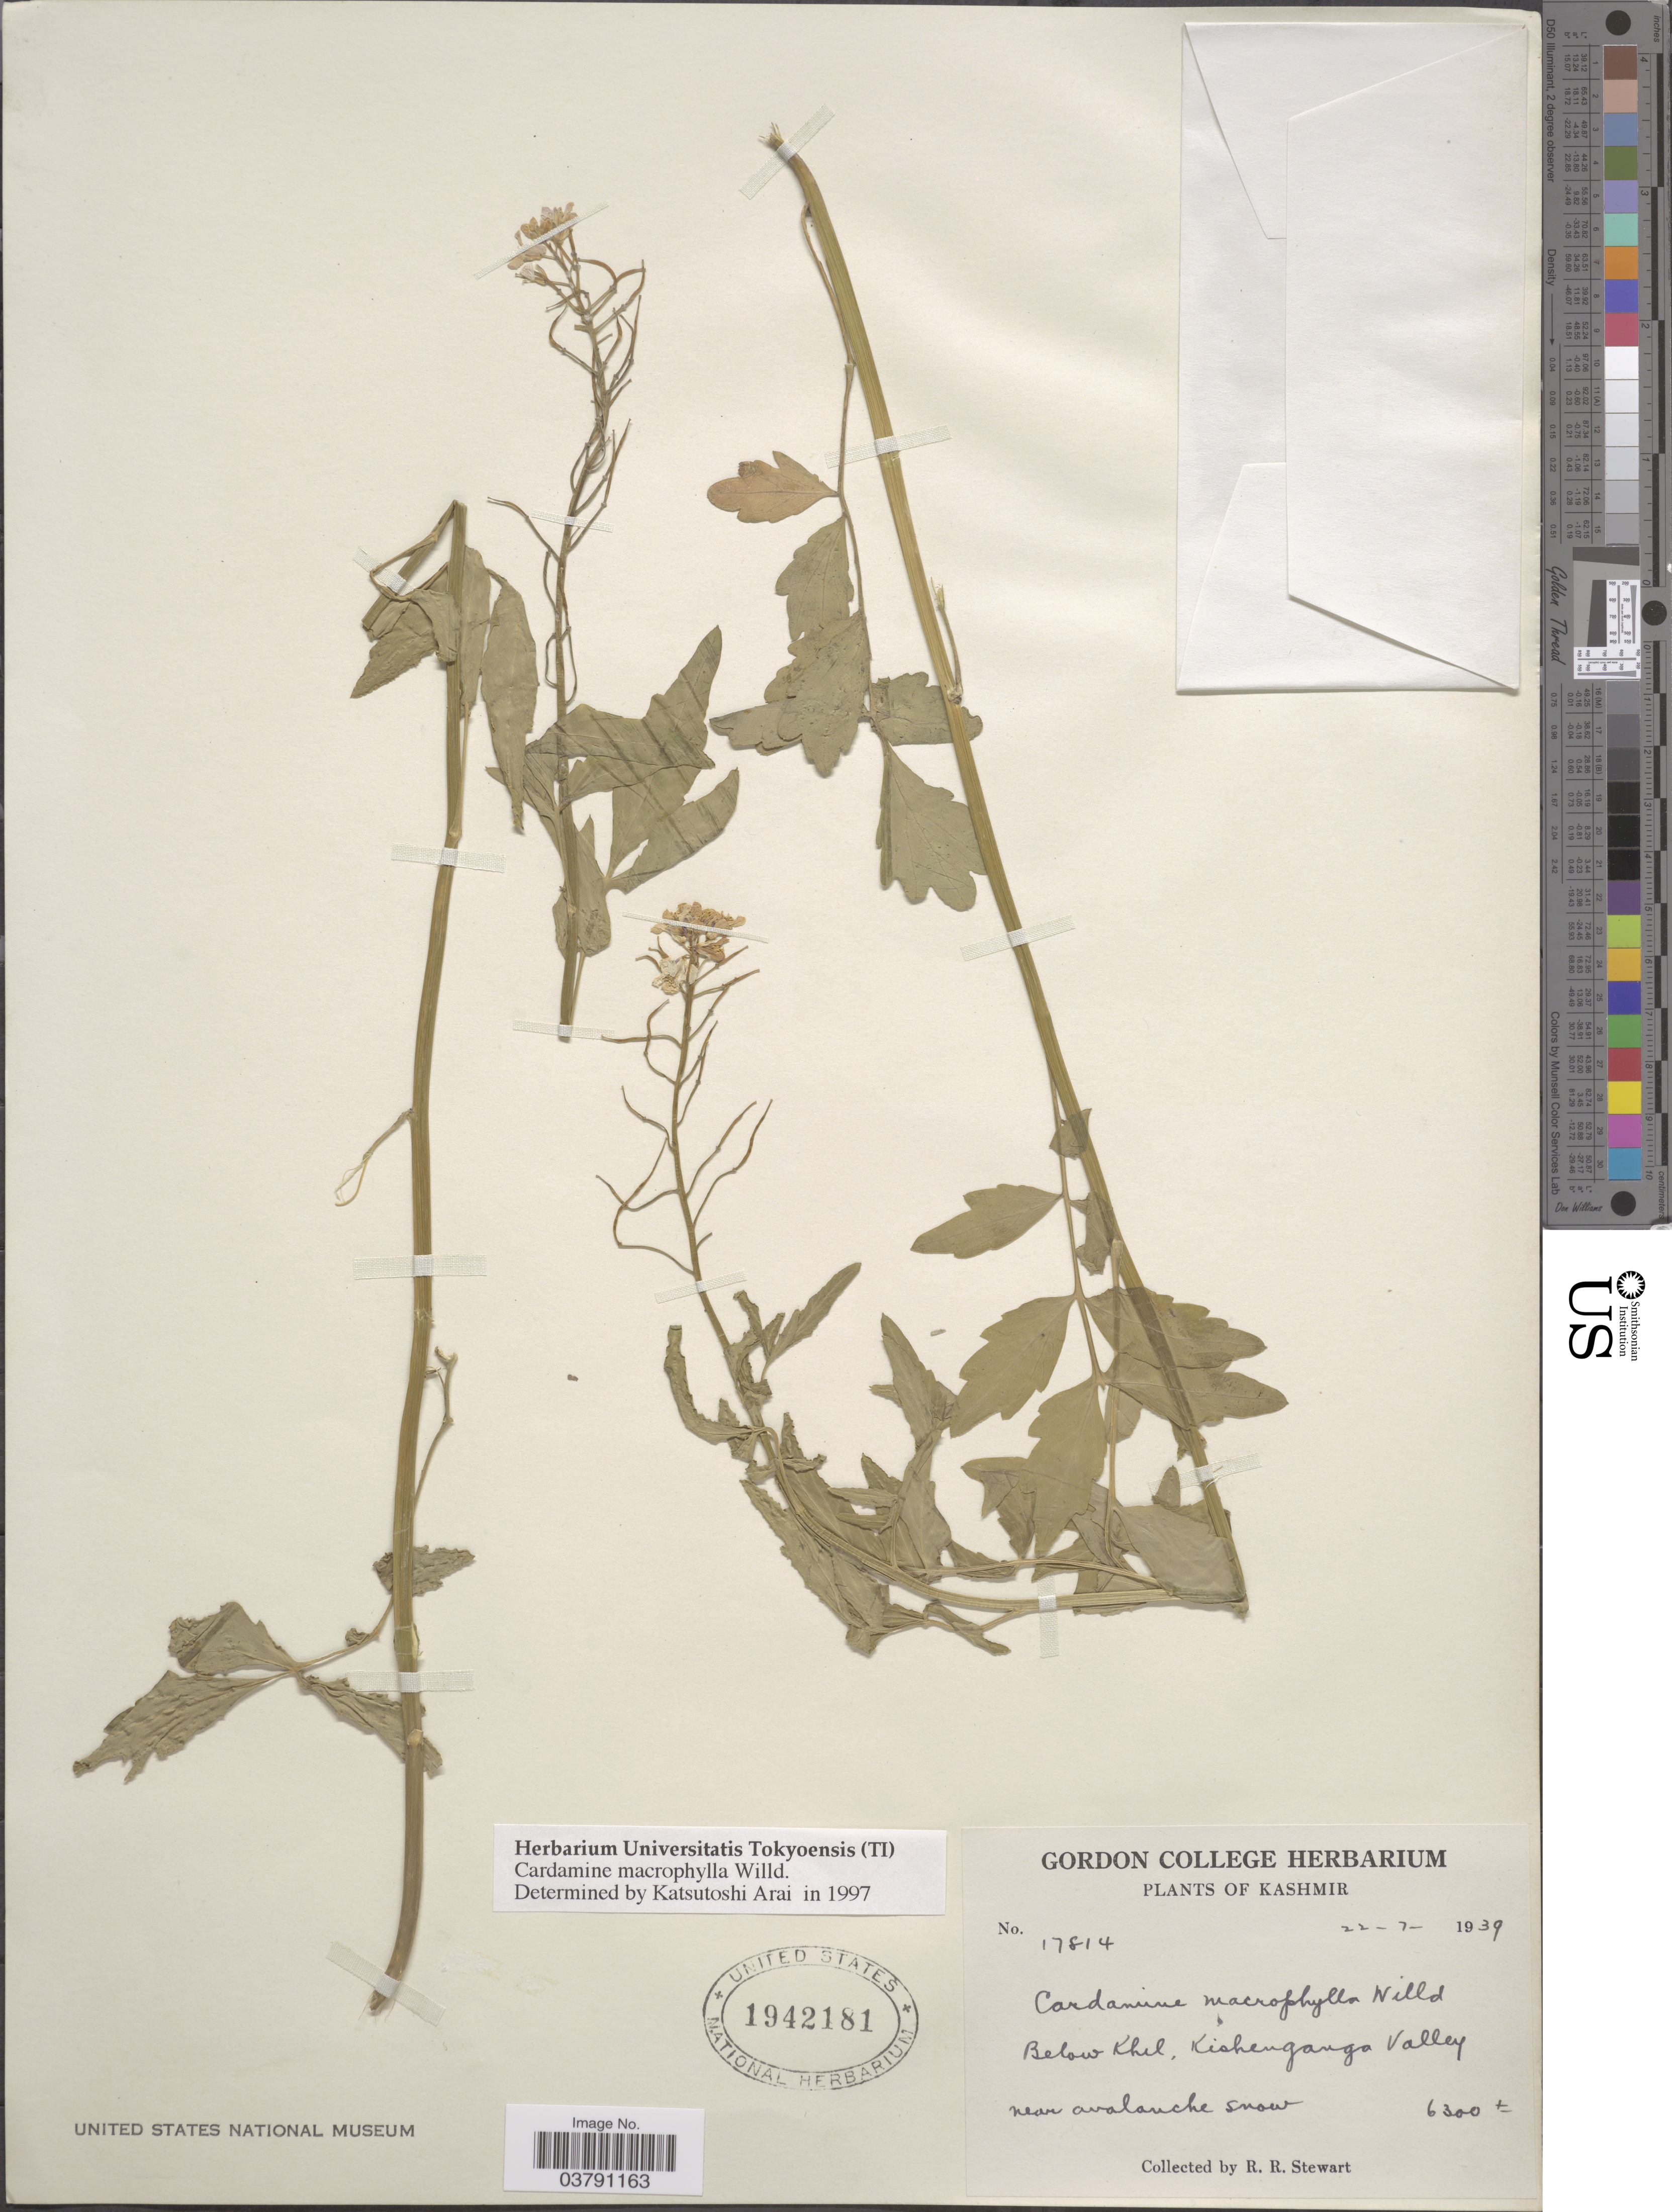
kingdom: Plantae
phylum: Tracheophyta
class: Magnoliopsida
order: Brassicales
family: Brassicaceae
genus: Cardamine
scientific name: Cardamine macrophylla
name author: Willd.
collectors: R. Stewart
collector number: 17814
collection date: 1939-07-22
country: India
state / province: Jammu and Kashmir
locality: Kashmir. Below Khil, Kishengango Valley, near avalanche snow.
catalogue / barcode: US 1942181